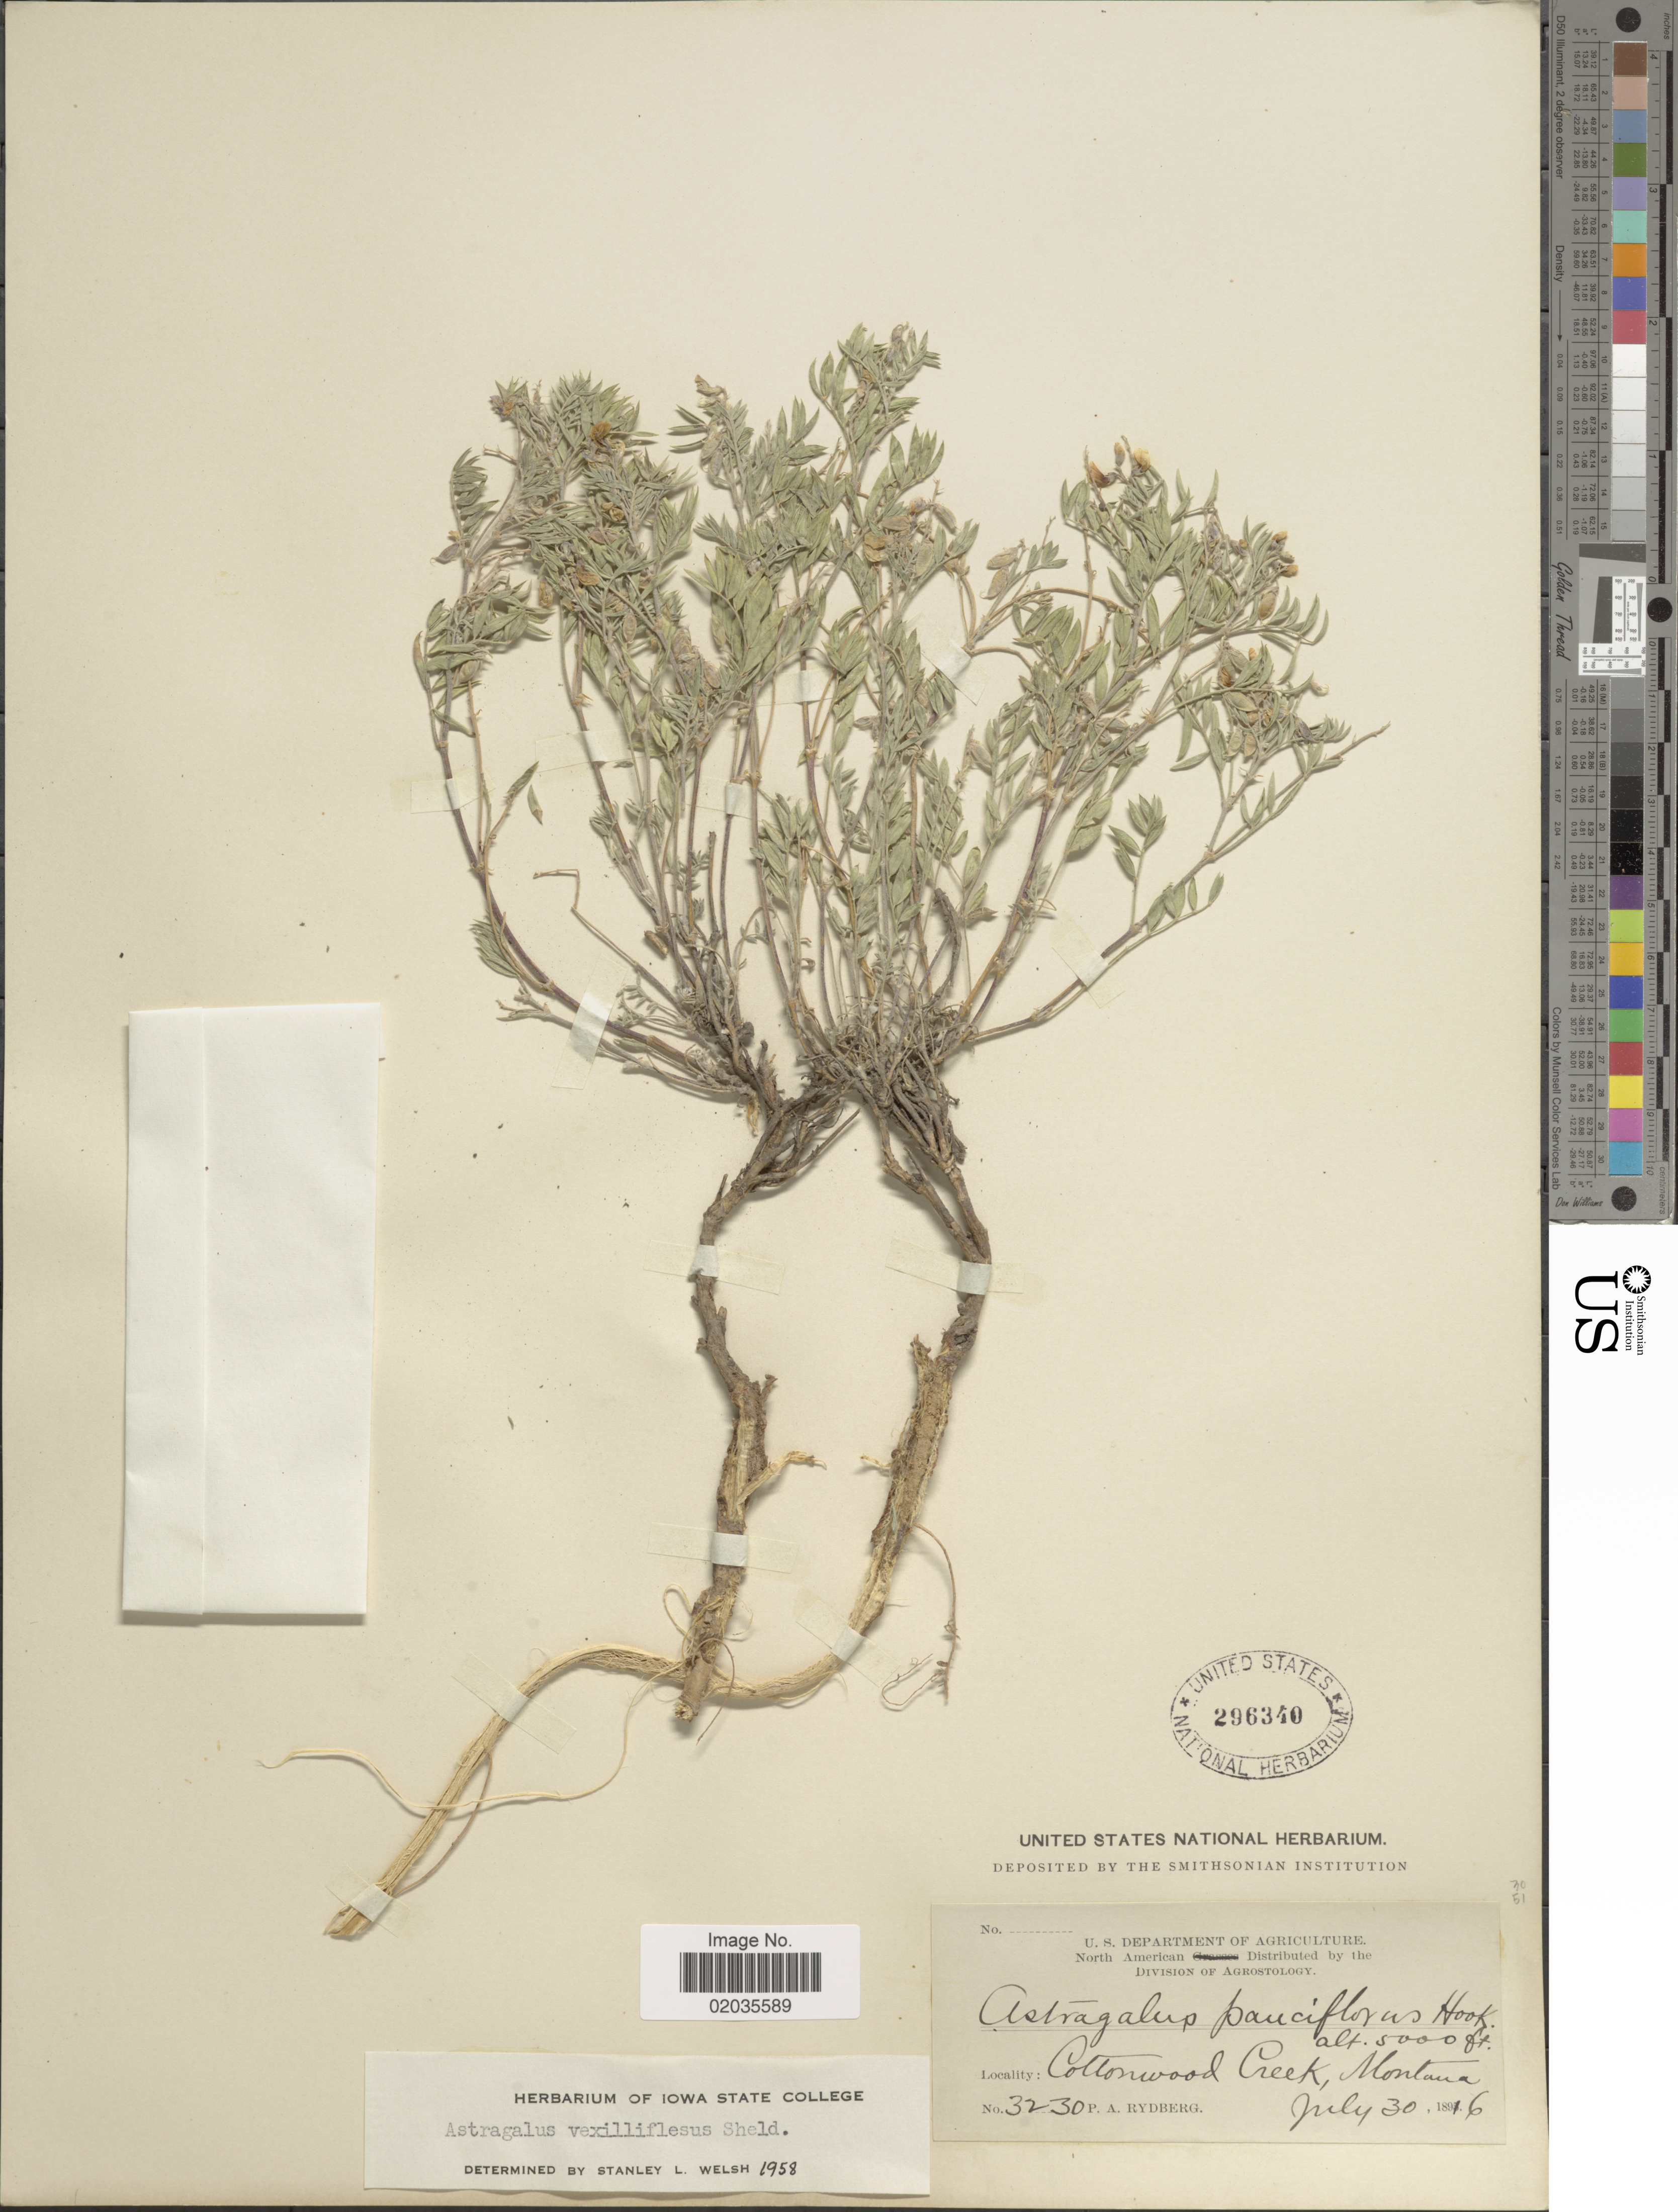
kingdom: Plantae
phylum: Tracheophyta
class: Magnoliopsida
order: Fabales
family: Fabaceae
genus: Astragalus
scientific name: Astragalus vexilliflexus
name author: E. Sheld.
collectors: P. A. Rydberg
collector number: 3230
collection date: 1816-07-30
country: United States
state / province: Montana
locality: Cottonwood Creek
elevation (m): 1524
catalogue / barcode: US 296340